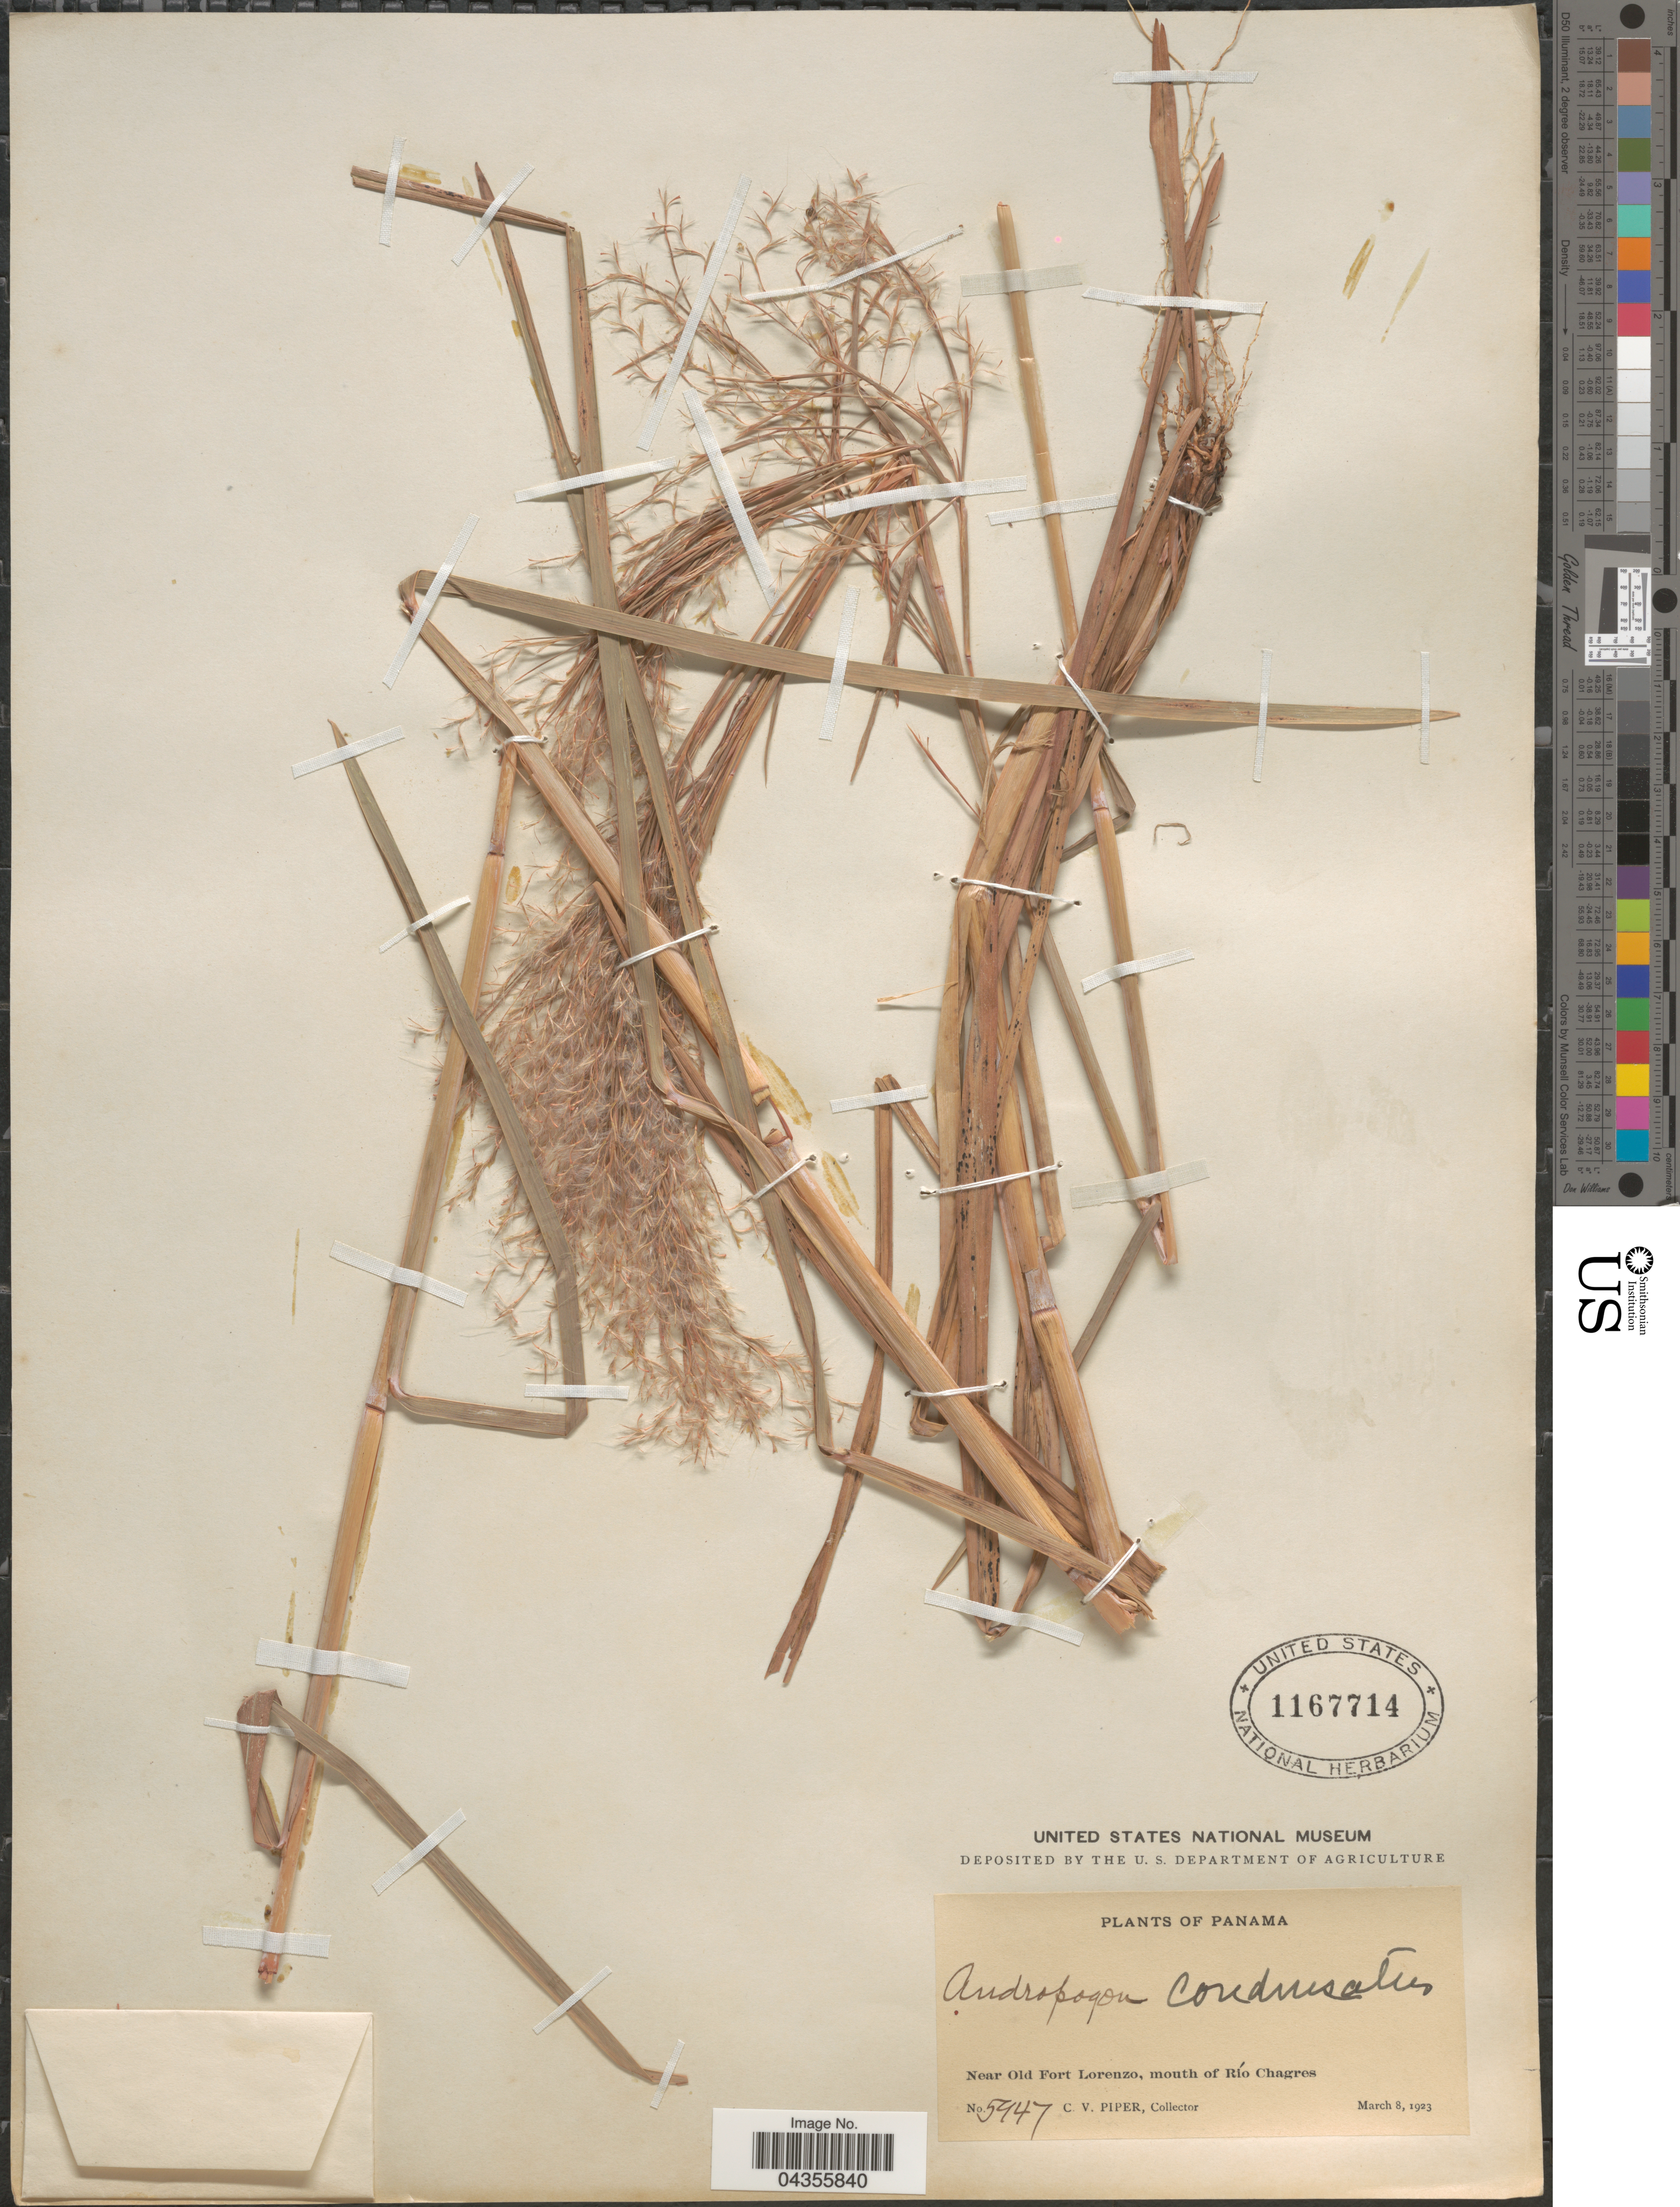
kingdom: Plantae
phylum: Tracheophyta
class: Liliopsida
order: Poales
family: Poaceae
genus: Schizachyrium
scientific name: Schizachyrium condensatum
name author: (Kunth) Nees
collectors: C. V. Piper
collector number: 5947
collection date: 1923-03-08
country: Panama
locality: Near Old Fort Lorenzo, mouth of Río Chagres.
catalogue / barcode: US 1167714